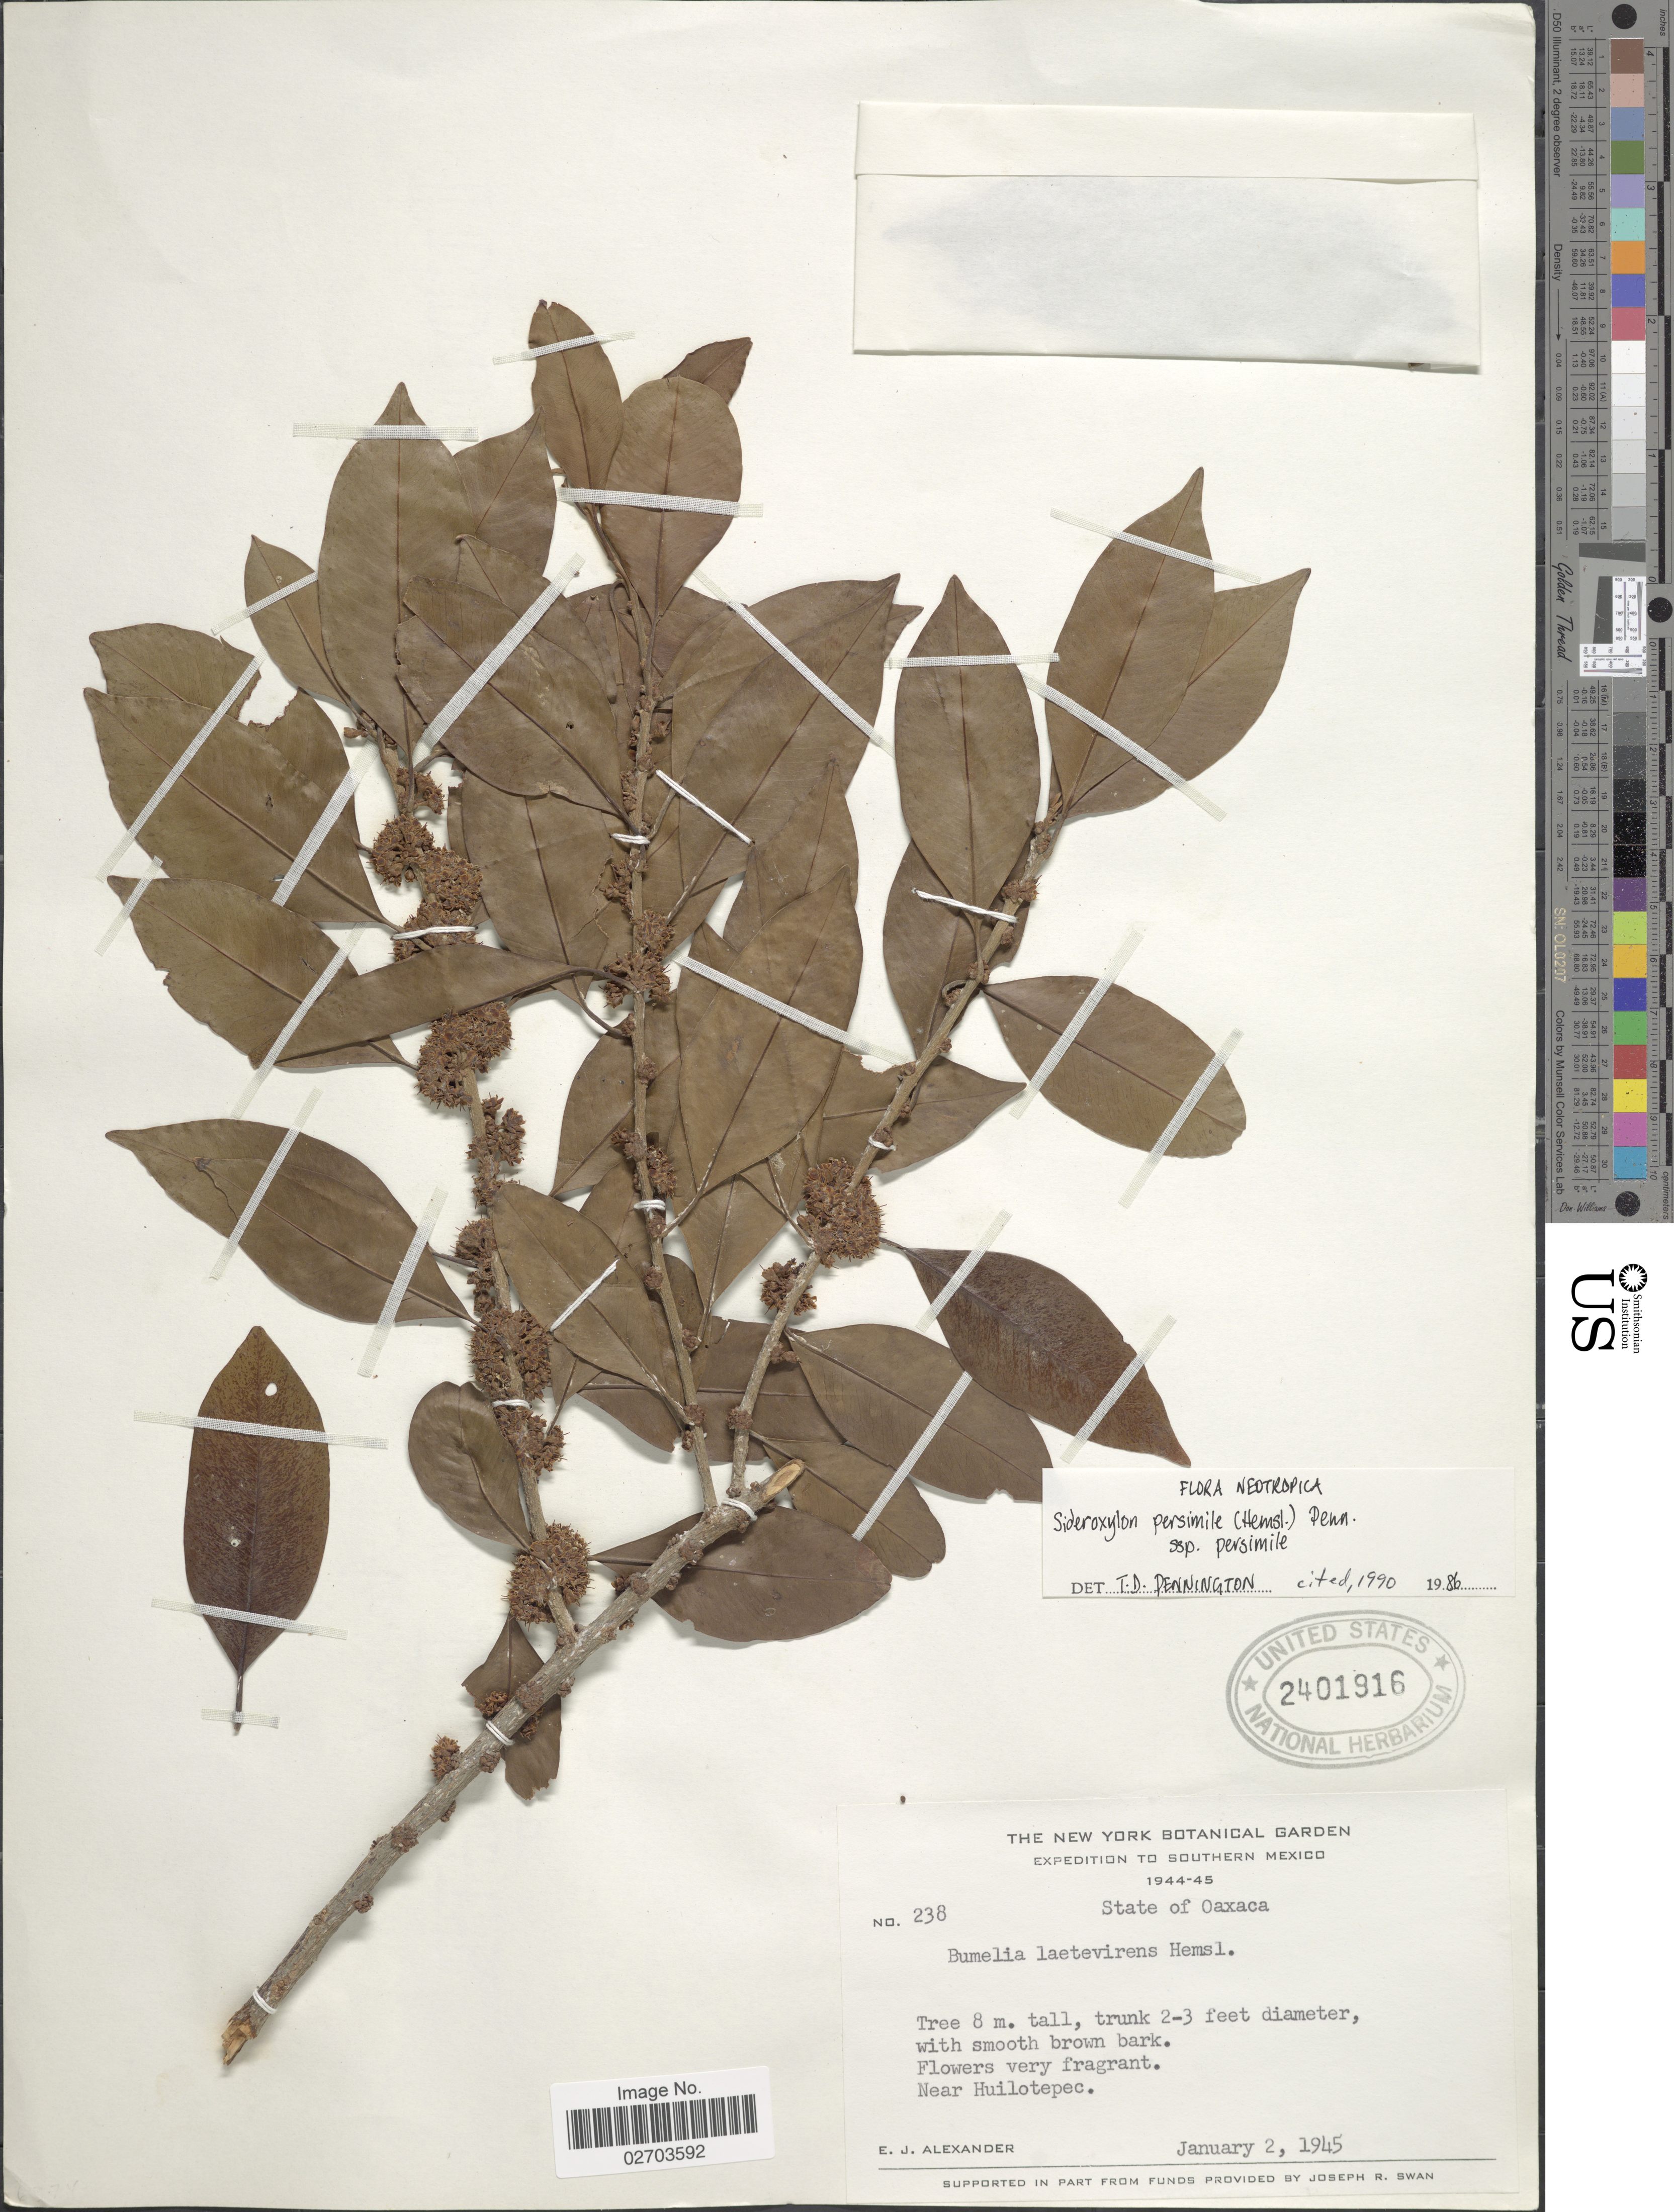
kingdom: Plantae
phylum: Tracheophyta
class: Magnoliopsida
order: Ericales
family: Sapotaceae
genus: Sideroxylon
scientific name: Sideroxylon persimile subsp. persimile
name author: (Hemsl.) T.D. Penn.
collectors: E. J. Alexander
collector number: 238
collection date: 1945-01-02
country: Mexico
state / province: Oaxaca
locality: Near Huilotepec.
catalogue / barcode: US 2401916